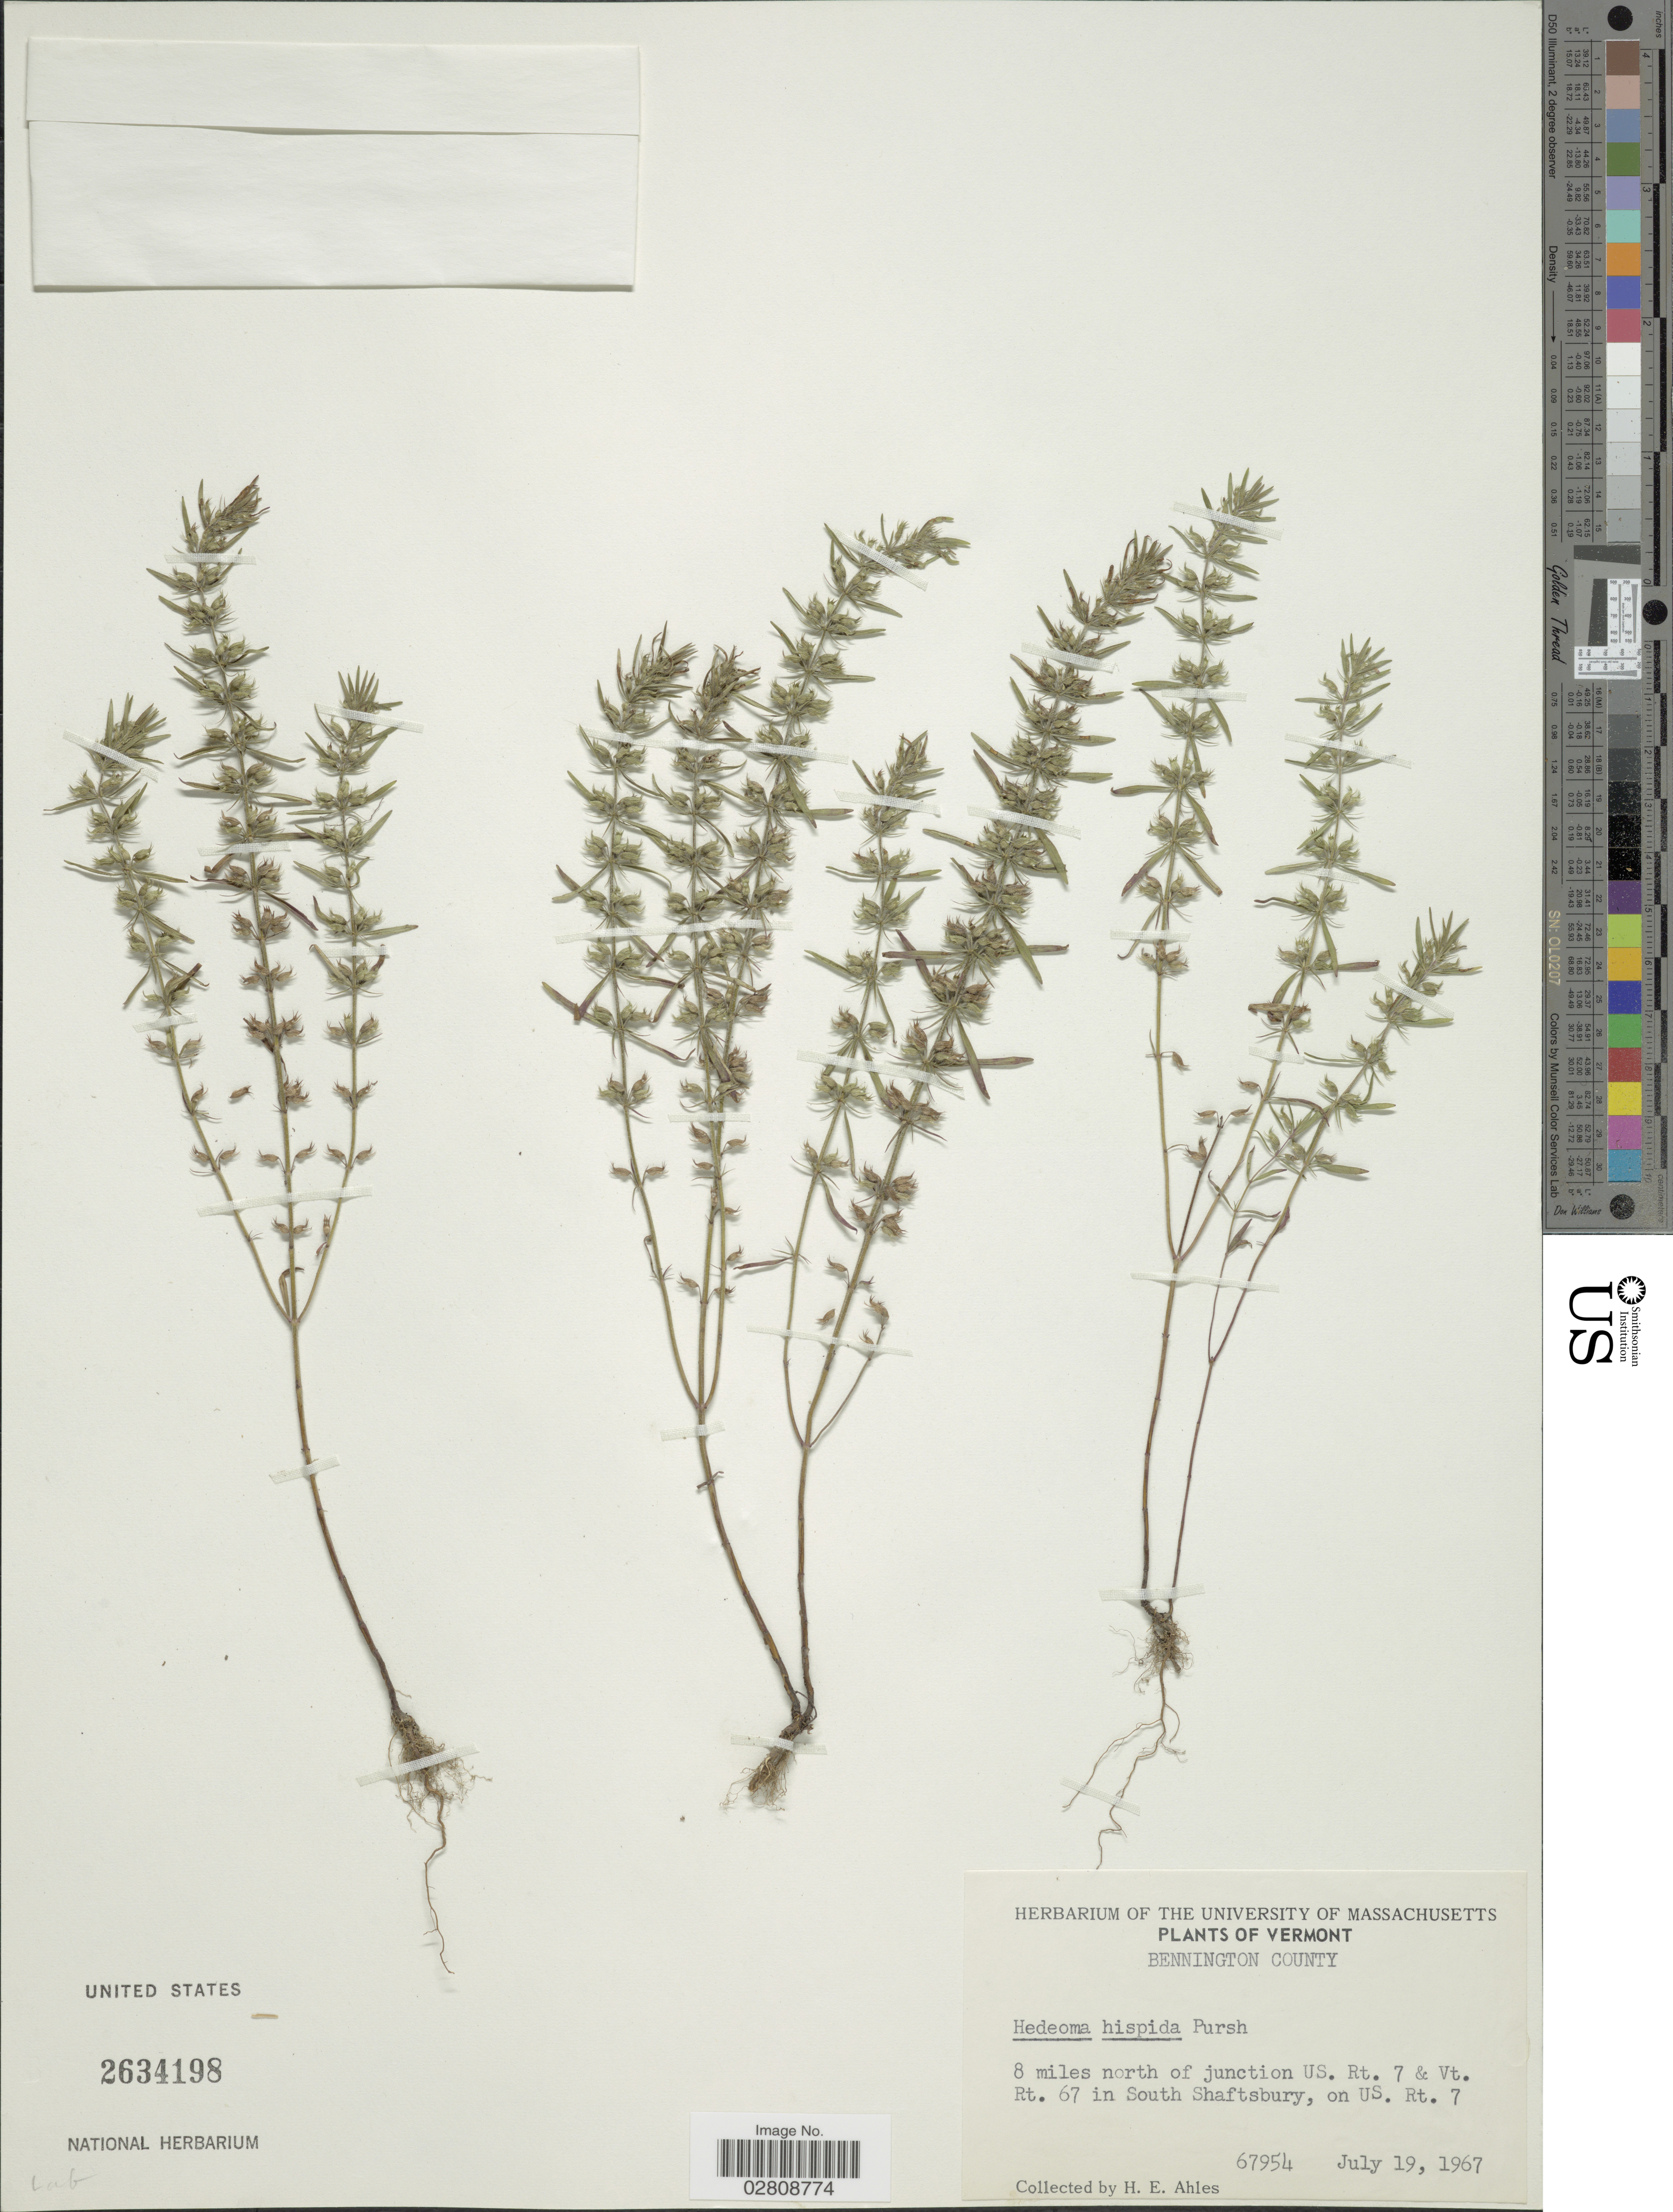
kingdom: Plantae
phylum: Tracheophyta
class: Magnoliopsida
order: Lamiales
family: Lamiaceae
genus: Hedeoma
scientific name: Hedeoma hispida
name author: Pursh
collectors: H. E. Ahles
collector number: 67954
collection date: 1967-07-19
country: United States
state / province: Vermont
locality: Bennington County. 8 miles north of junction US. Rt. 7 & Vt. Rt. 67 in South Shaftsbury, on US. Rt. 7.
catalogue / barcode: US 2634198